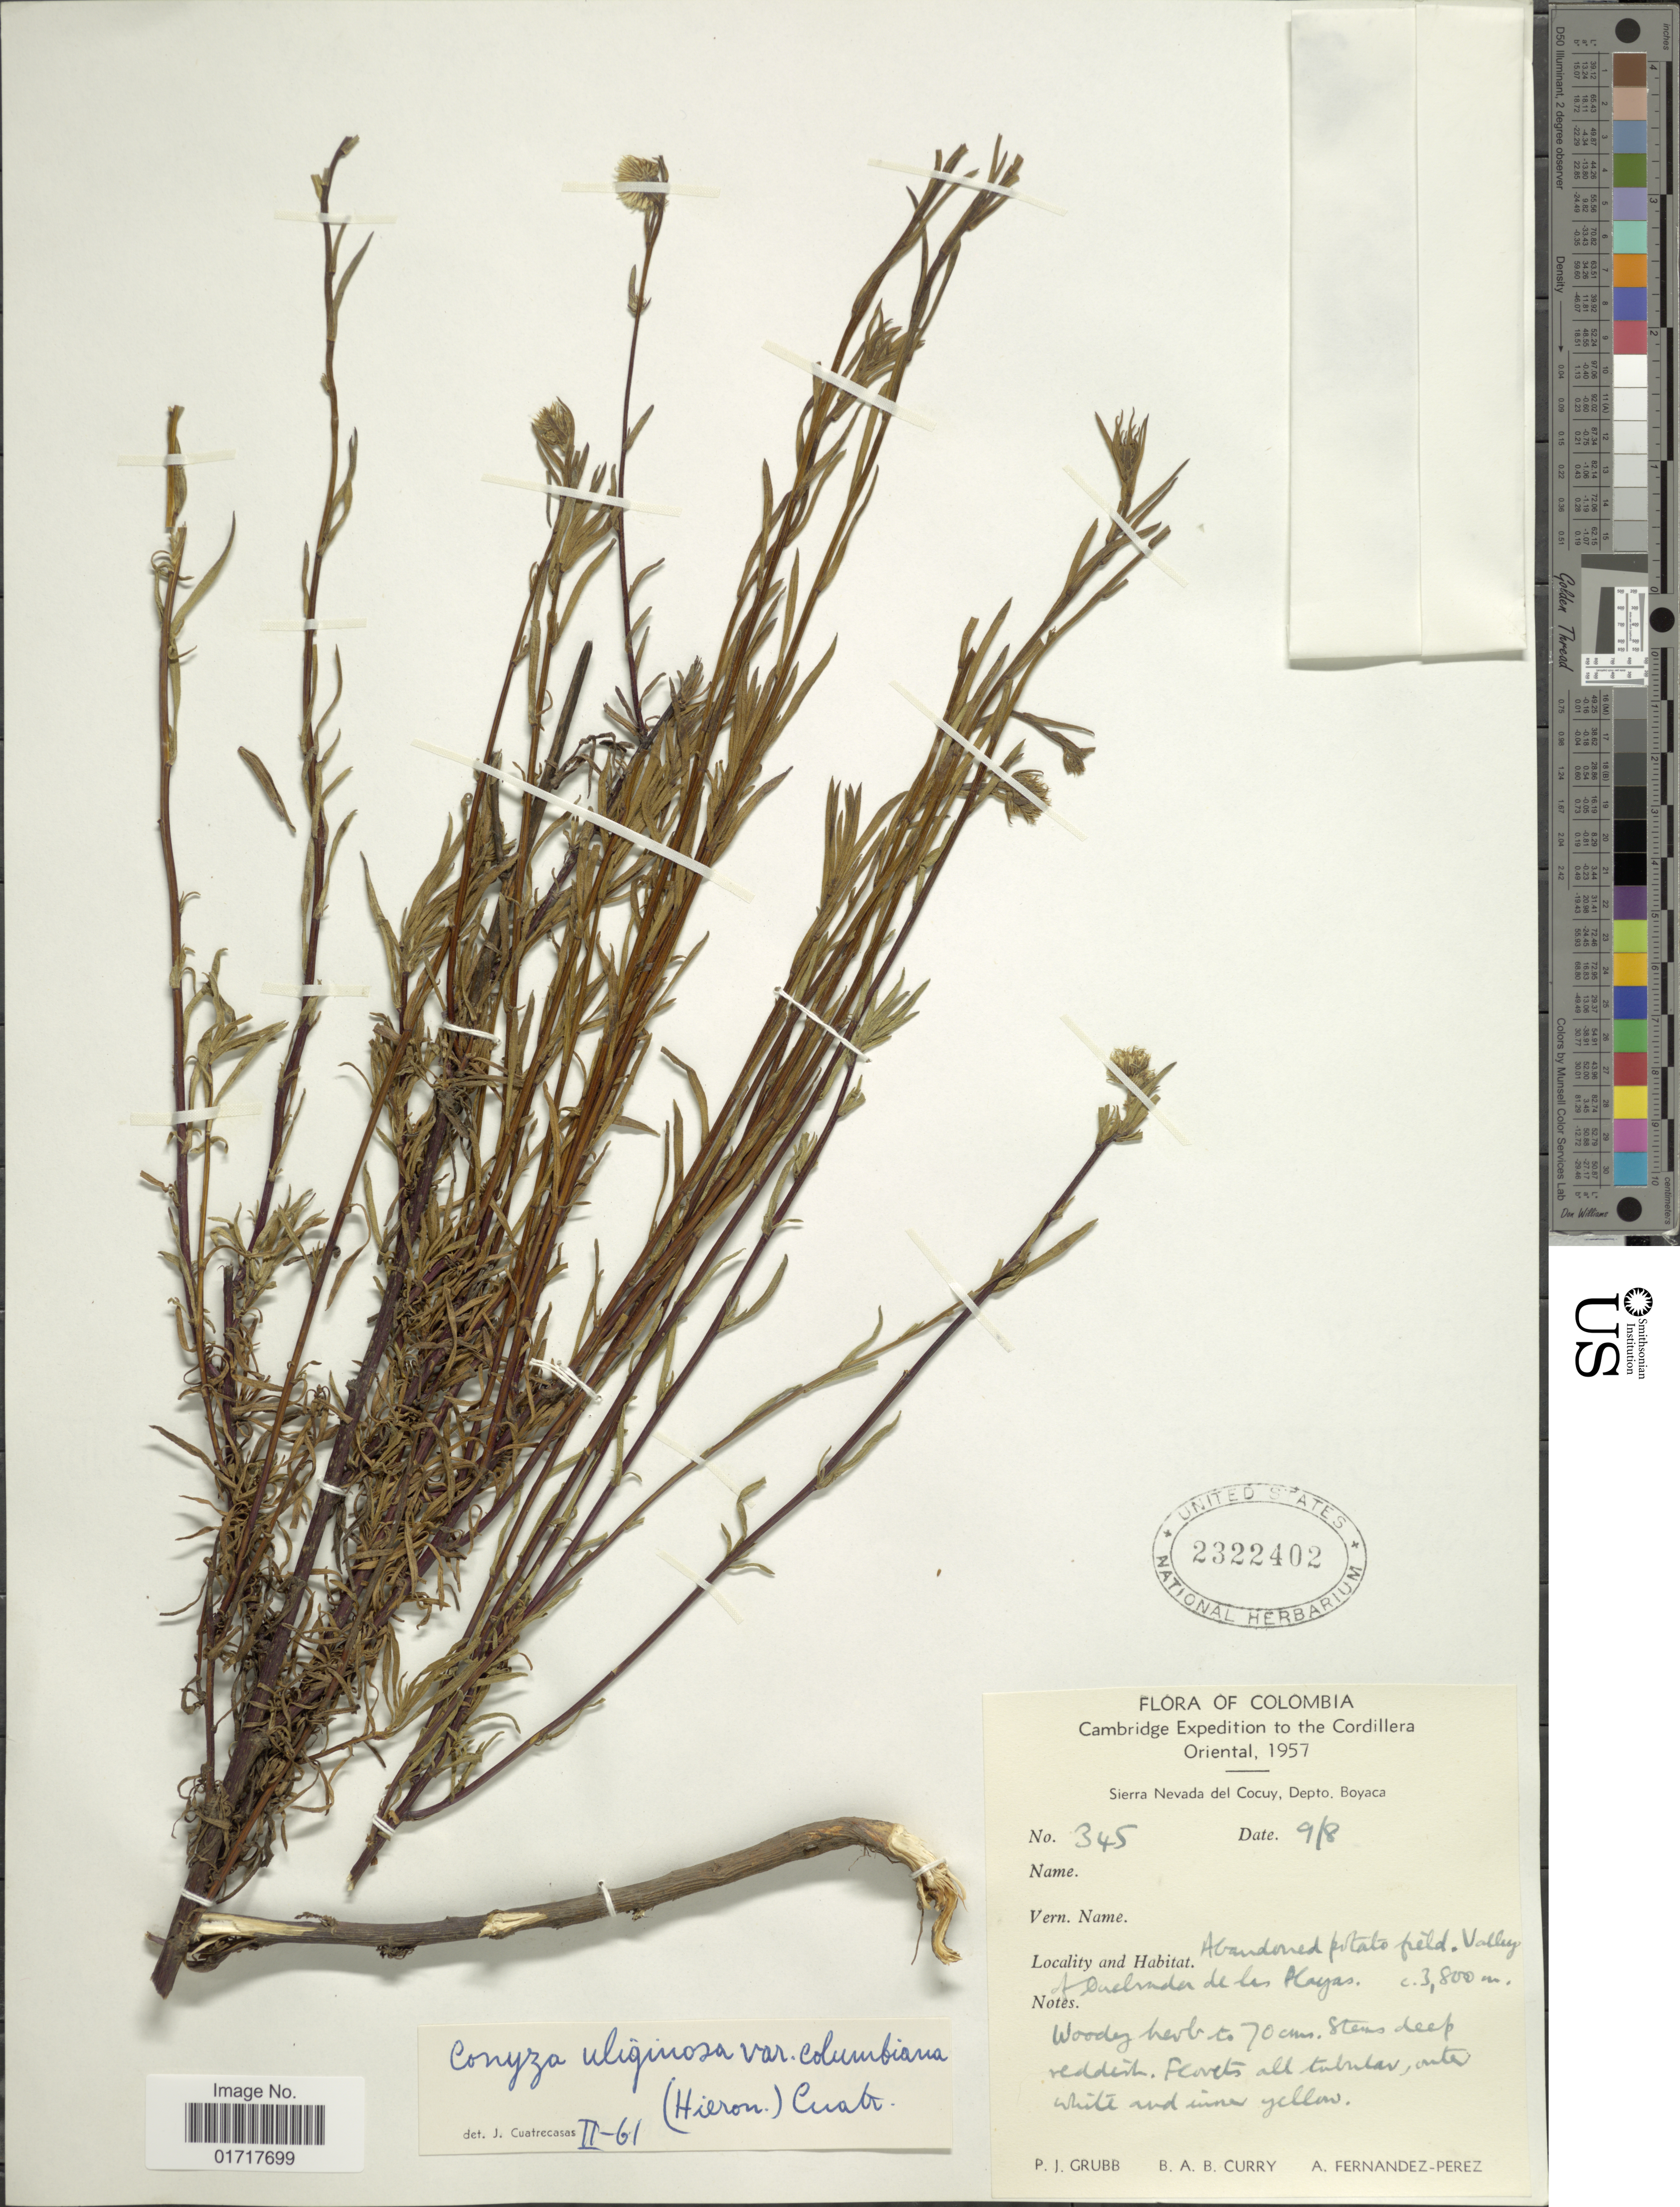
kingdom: Plantae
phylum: Tracheophyta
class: Magnoliopsida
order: Asterales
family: Asteraceae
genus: Conyza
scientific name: Conyza uliginosa var. colimbiana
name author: (Hieron.) Cuatrec.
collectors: P. J. Grubb, B. A. B. Curry & A. Fernández-Pérez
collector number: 345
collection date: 1957-08-09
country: Colombia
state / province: Boyacá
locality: Cordillera Oriental, Sierra Nevada del Cocuy, Depto. Boyaca. Valley of Quebrada de la Acayas,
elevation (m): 3800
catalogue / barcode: US 2322402